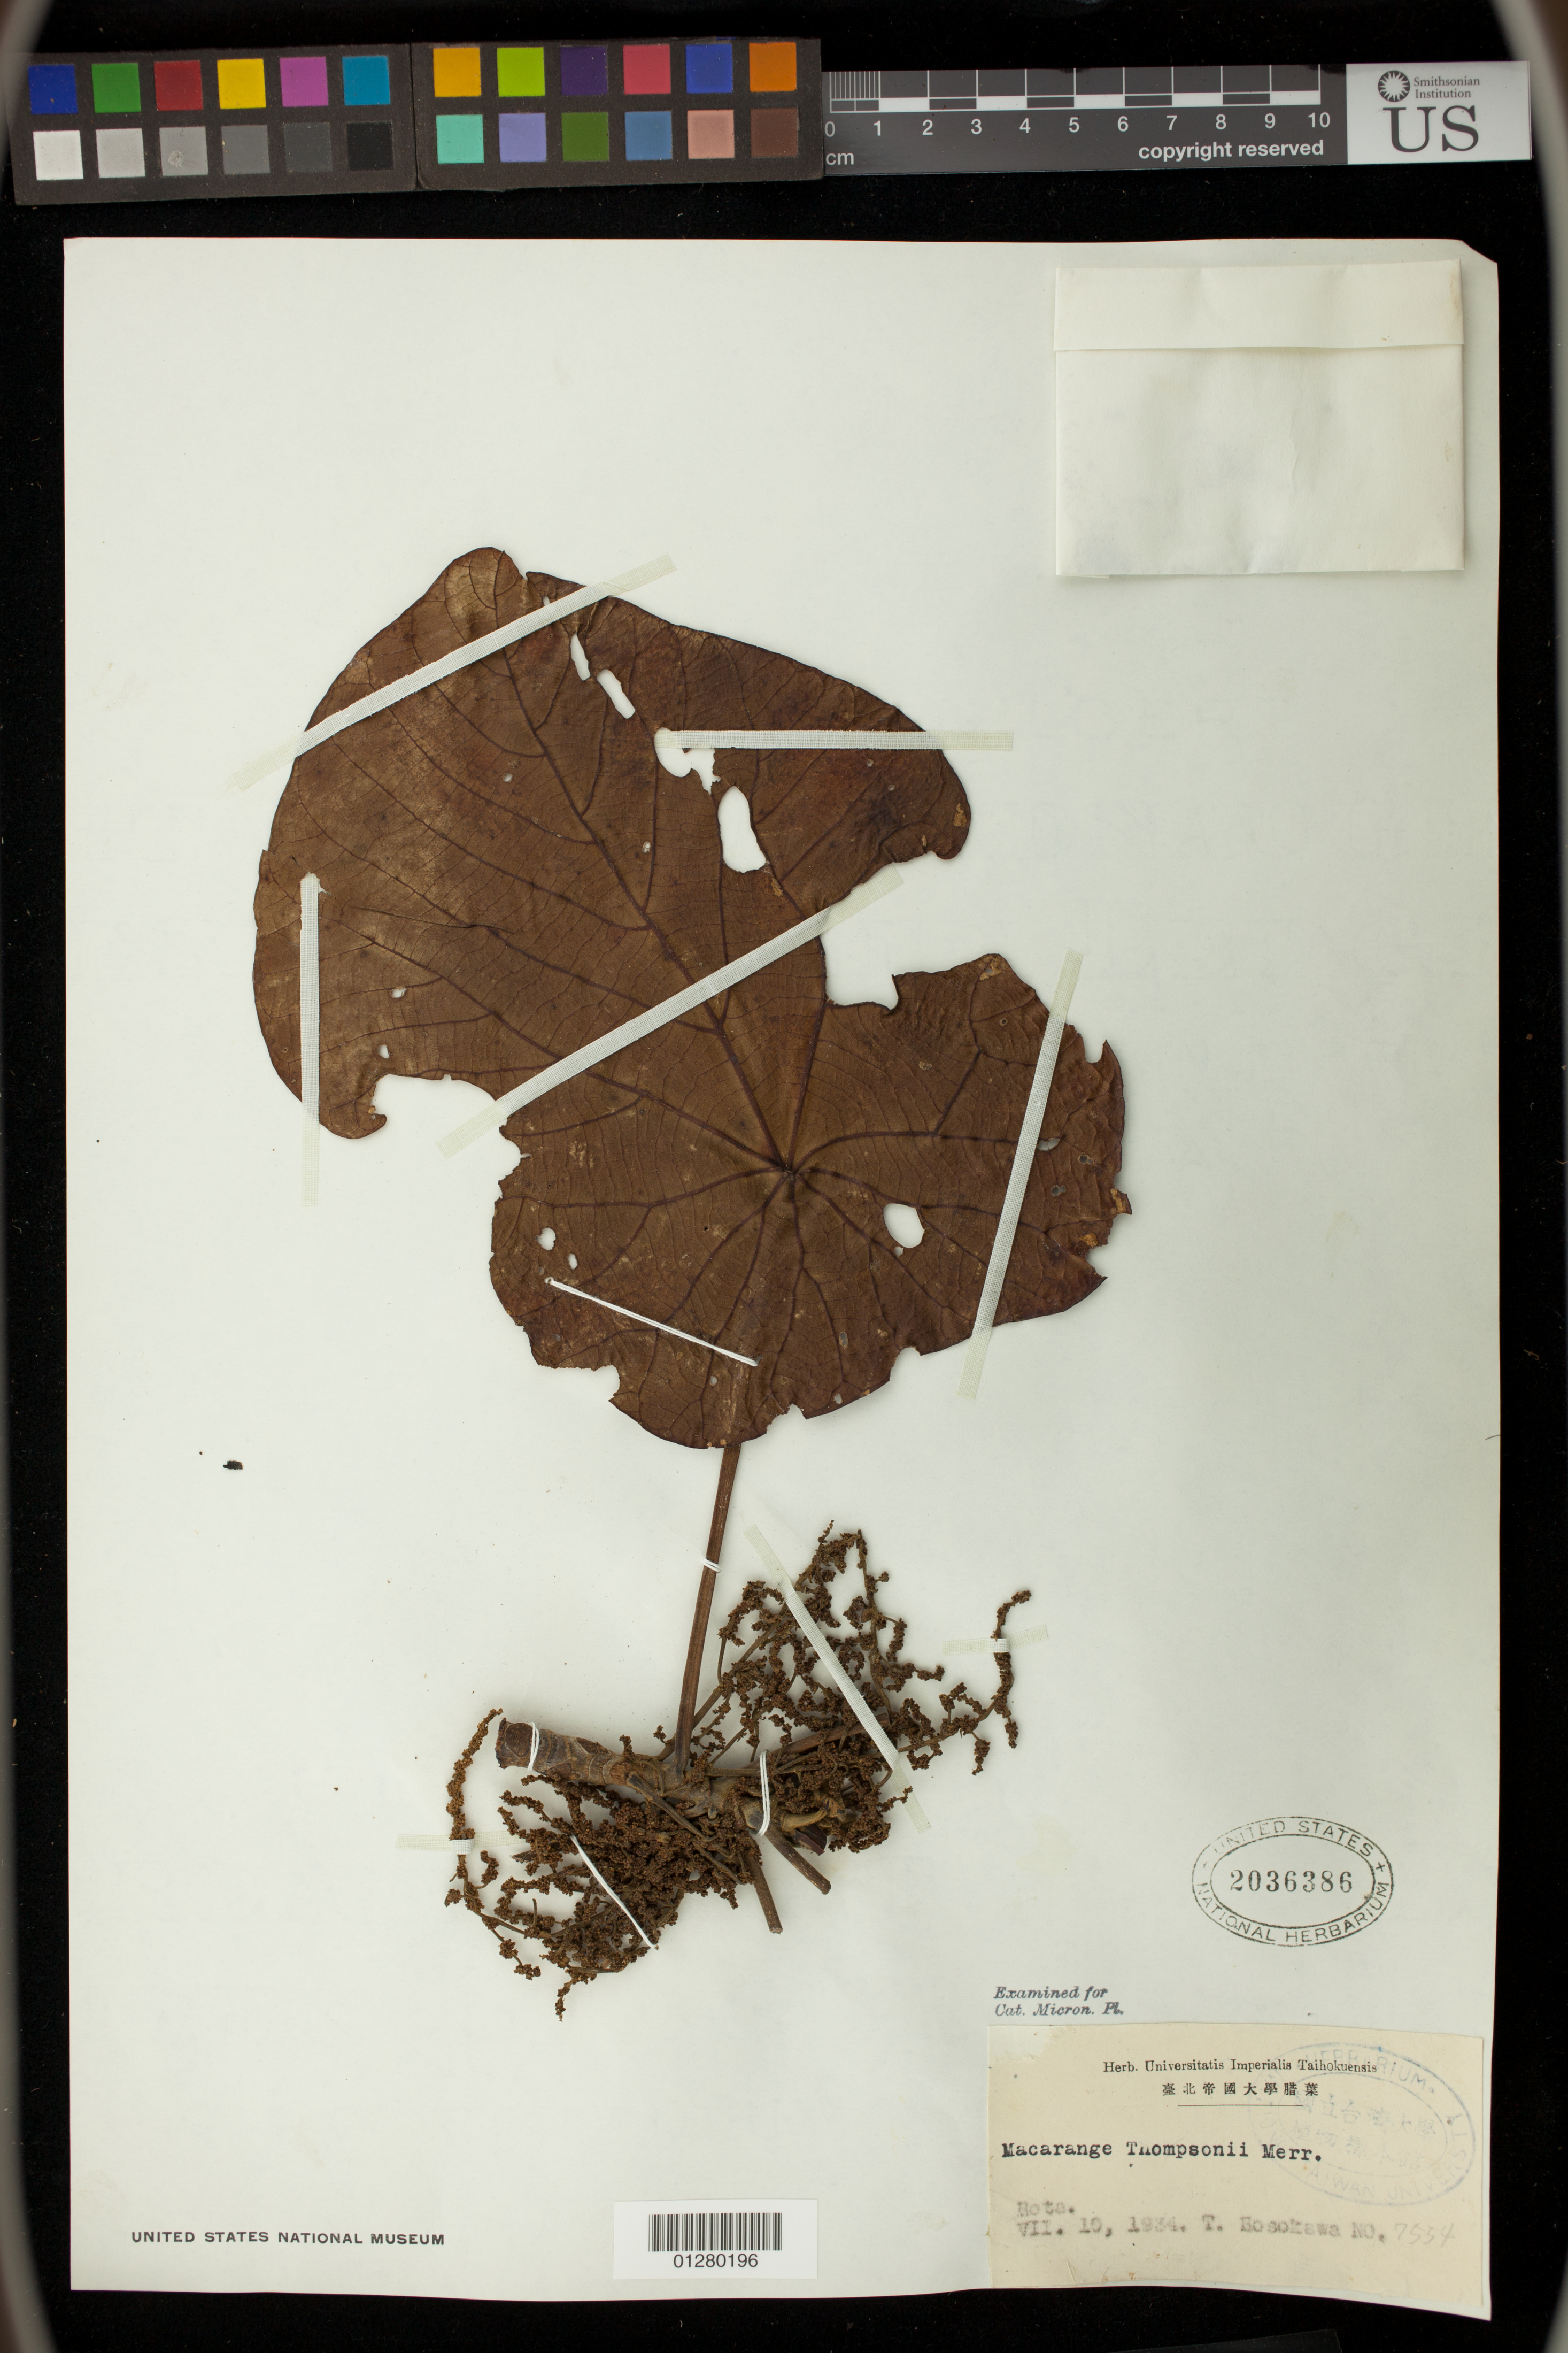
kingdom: Plantae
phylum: Tracheophyta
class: Magnoliopsida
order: Malpighiales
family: Euphorbiaceae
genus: Macaranga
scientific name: Macaranga thompsonii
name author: Merr.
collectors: T. Hosokawa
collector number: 7554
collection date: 1934-07-10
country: Northern Mariana Islands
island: Rota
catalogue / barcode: US 2036386